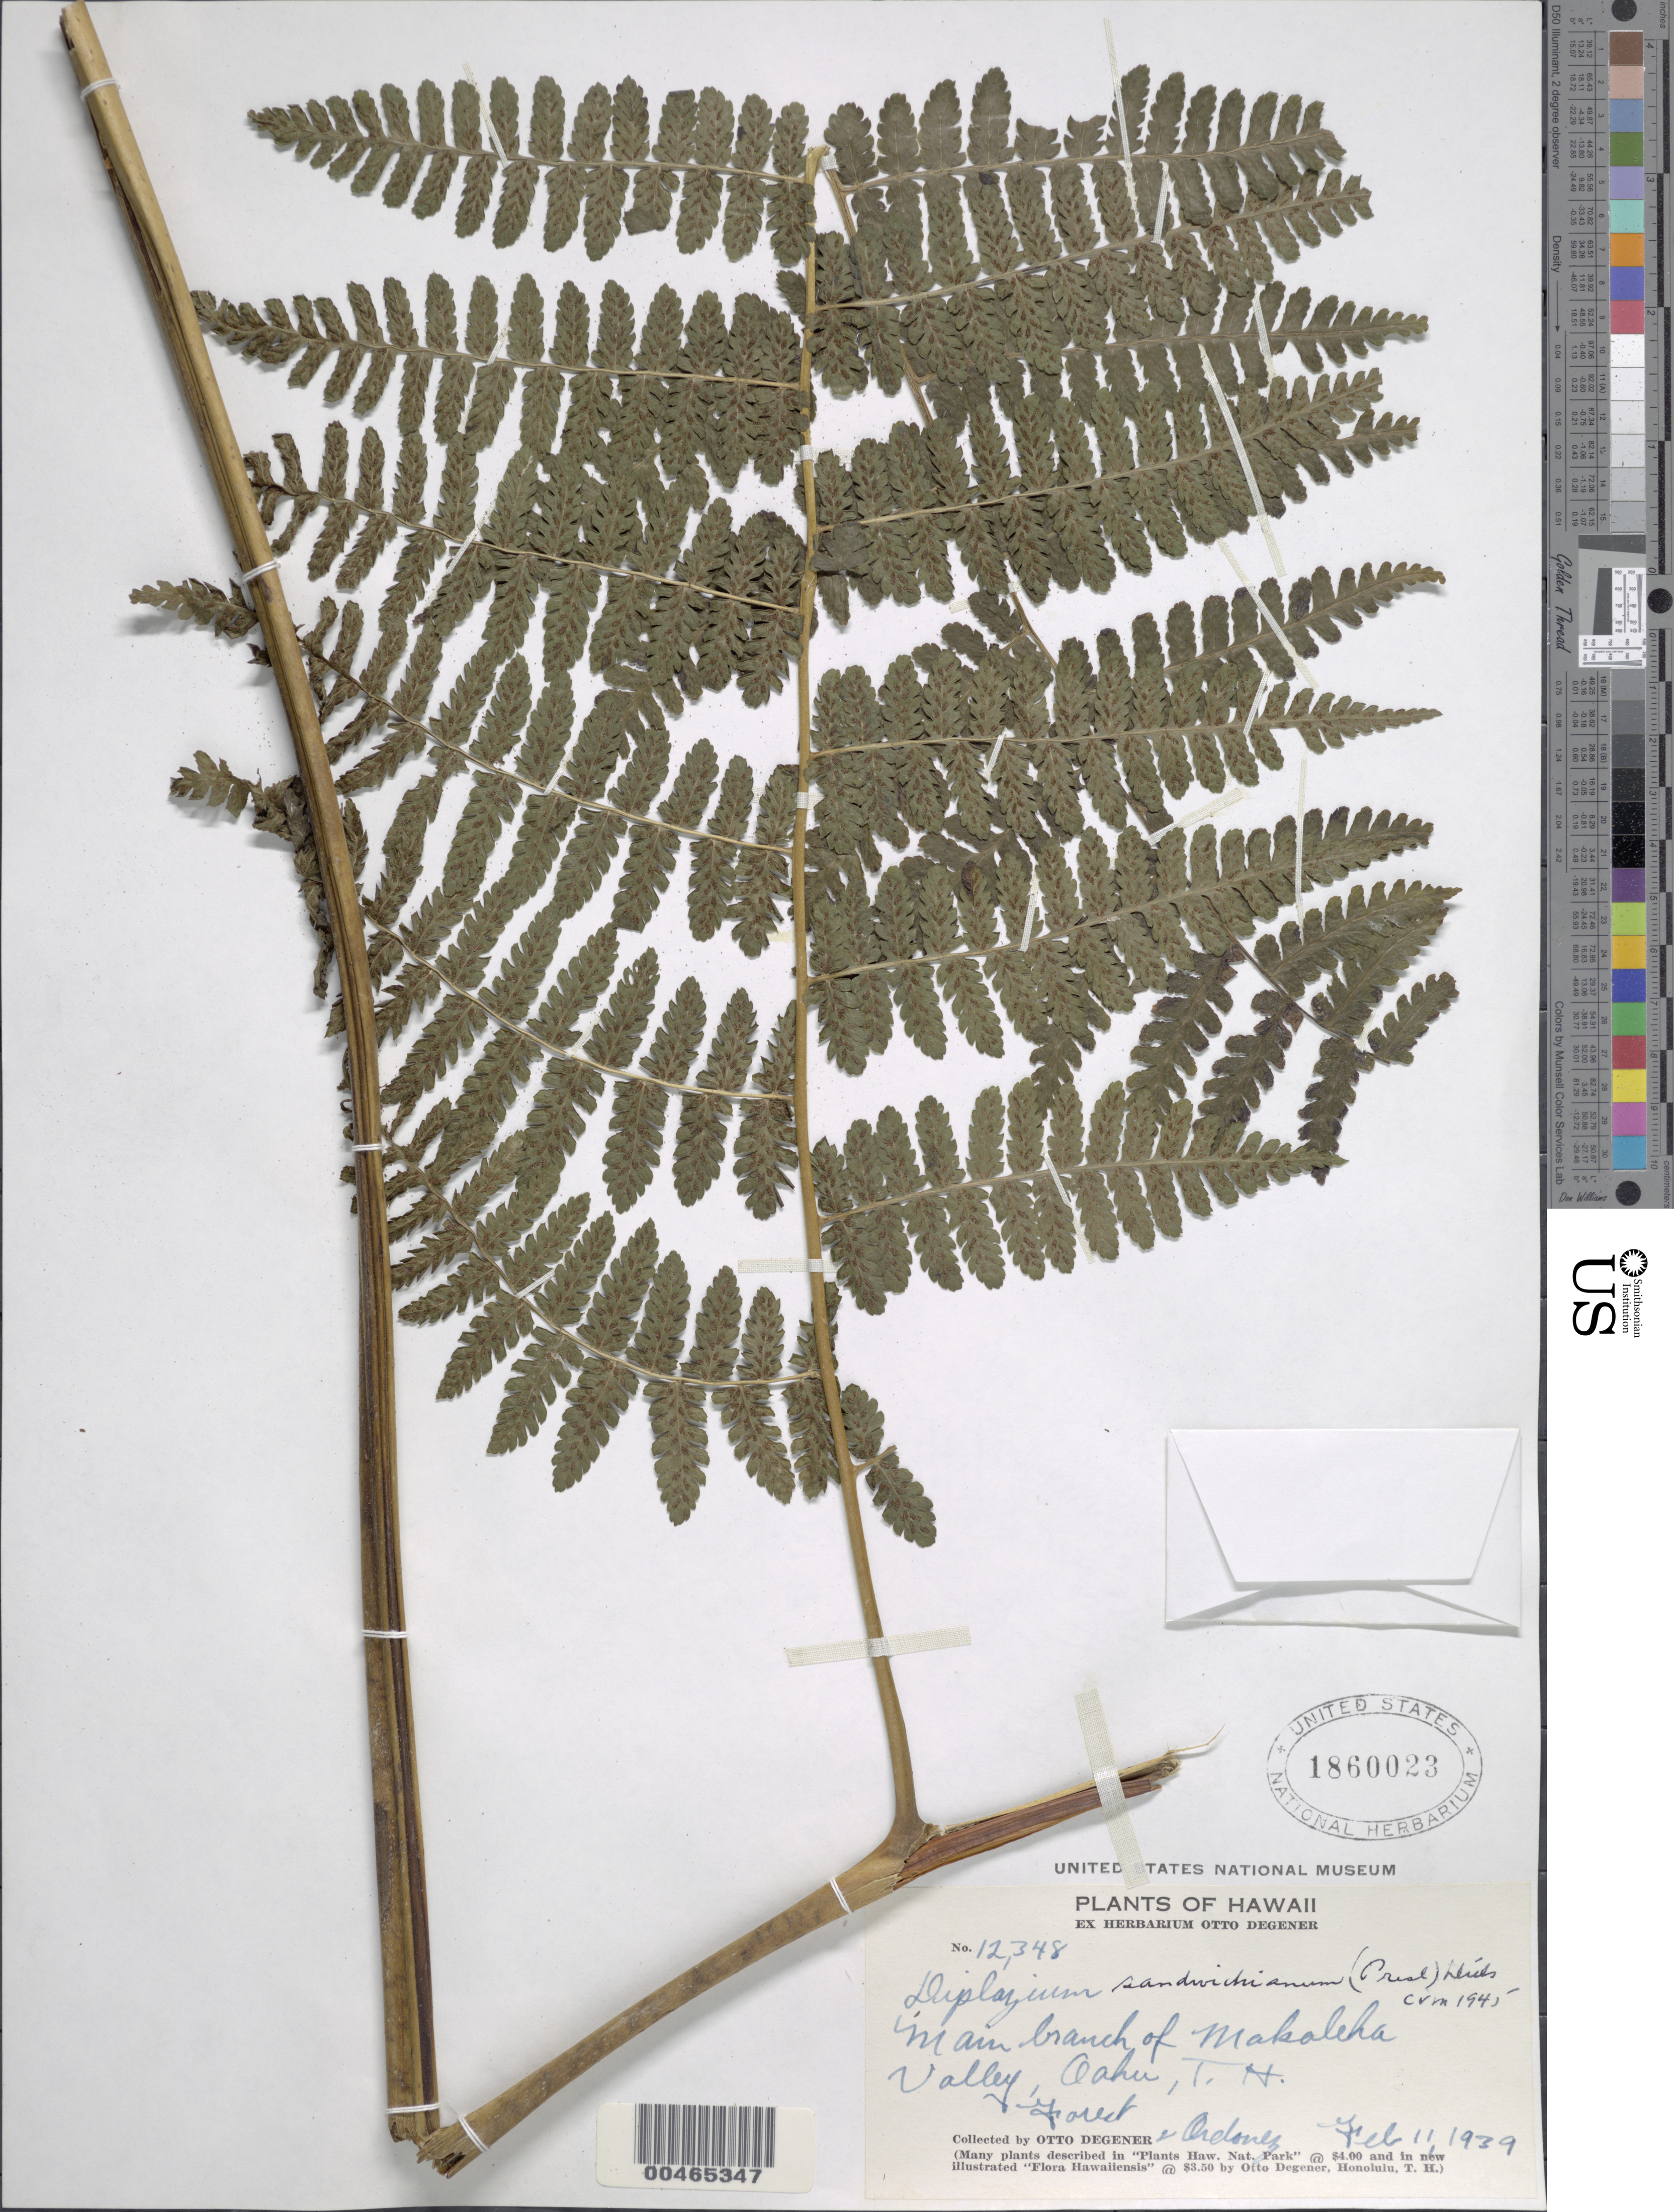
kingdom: Plantae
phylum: Tracheophyta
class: Polypodiopsida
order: Polypodiales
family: Athyriaceae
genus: Diplazium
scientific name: Diplazium sandwichianum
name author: (C. Presl) Diels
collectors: O. Degener & Ordonez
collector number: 12348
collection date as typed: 11 Feb 1939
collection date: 1939-02-11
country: United States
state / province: Hawaii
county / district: Honolulu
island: Oahu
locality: Main branch of Makaleha Valley, Oahu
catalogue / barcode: US 1860023